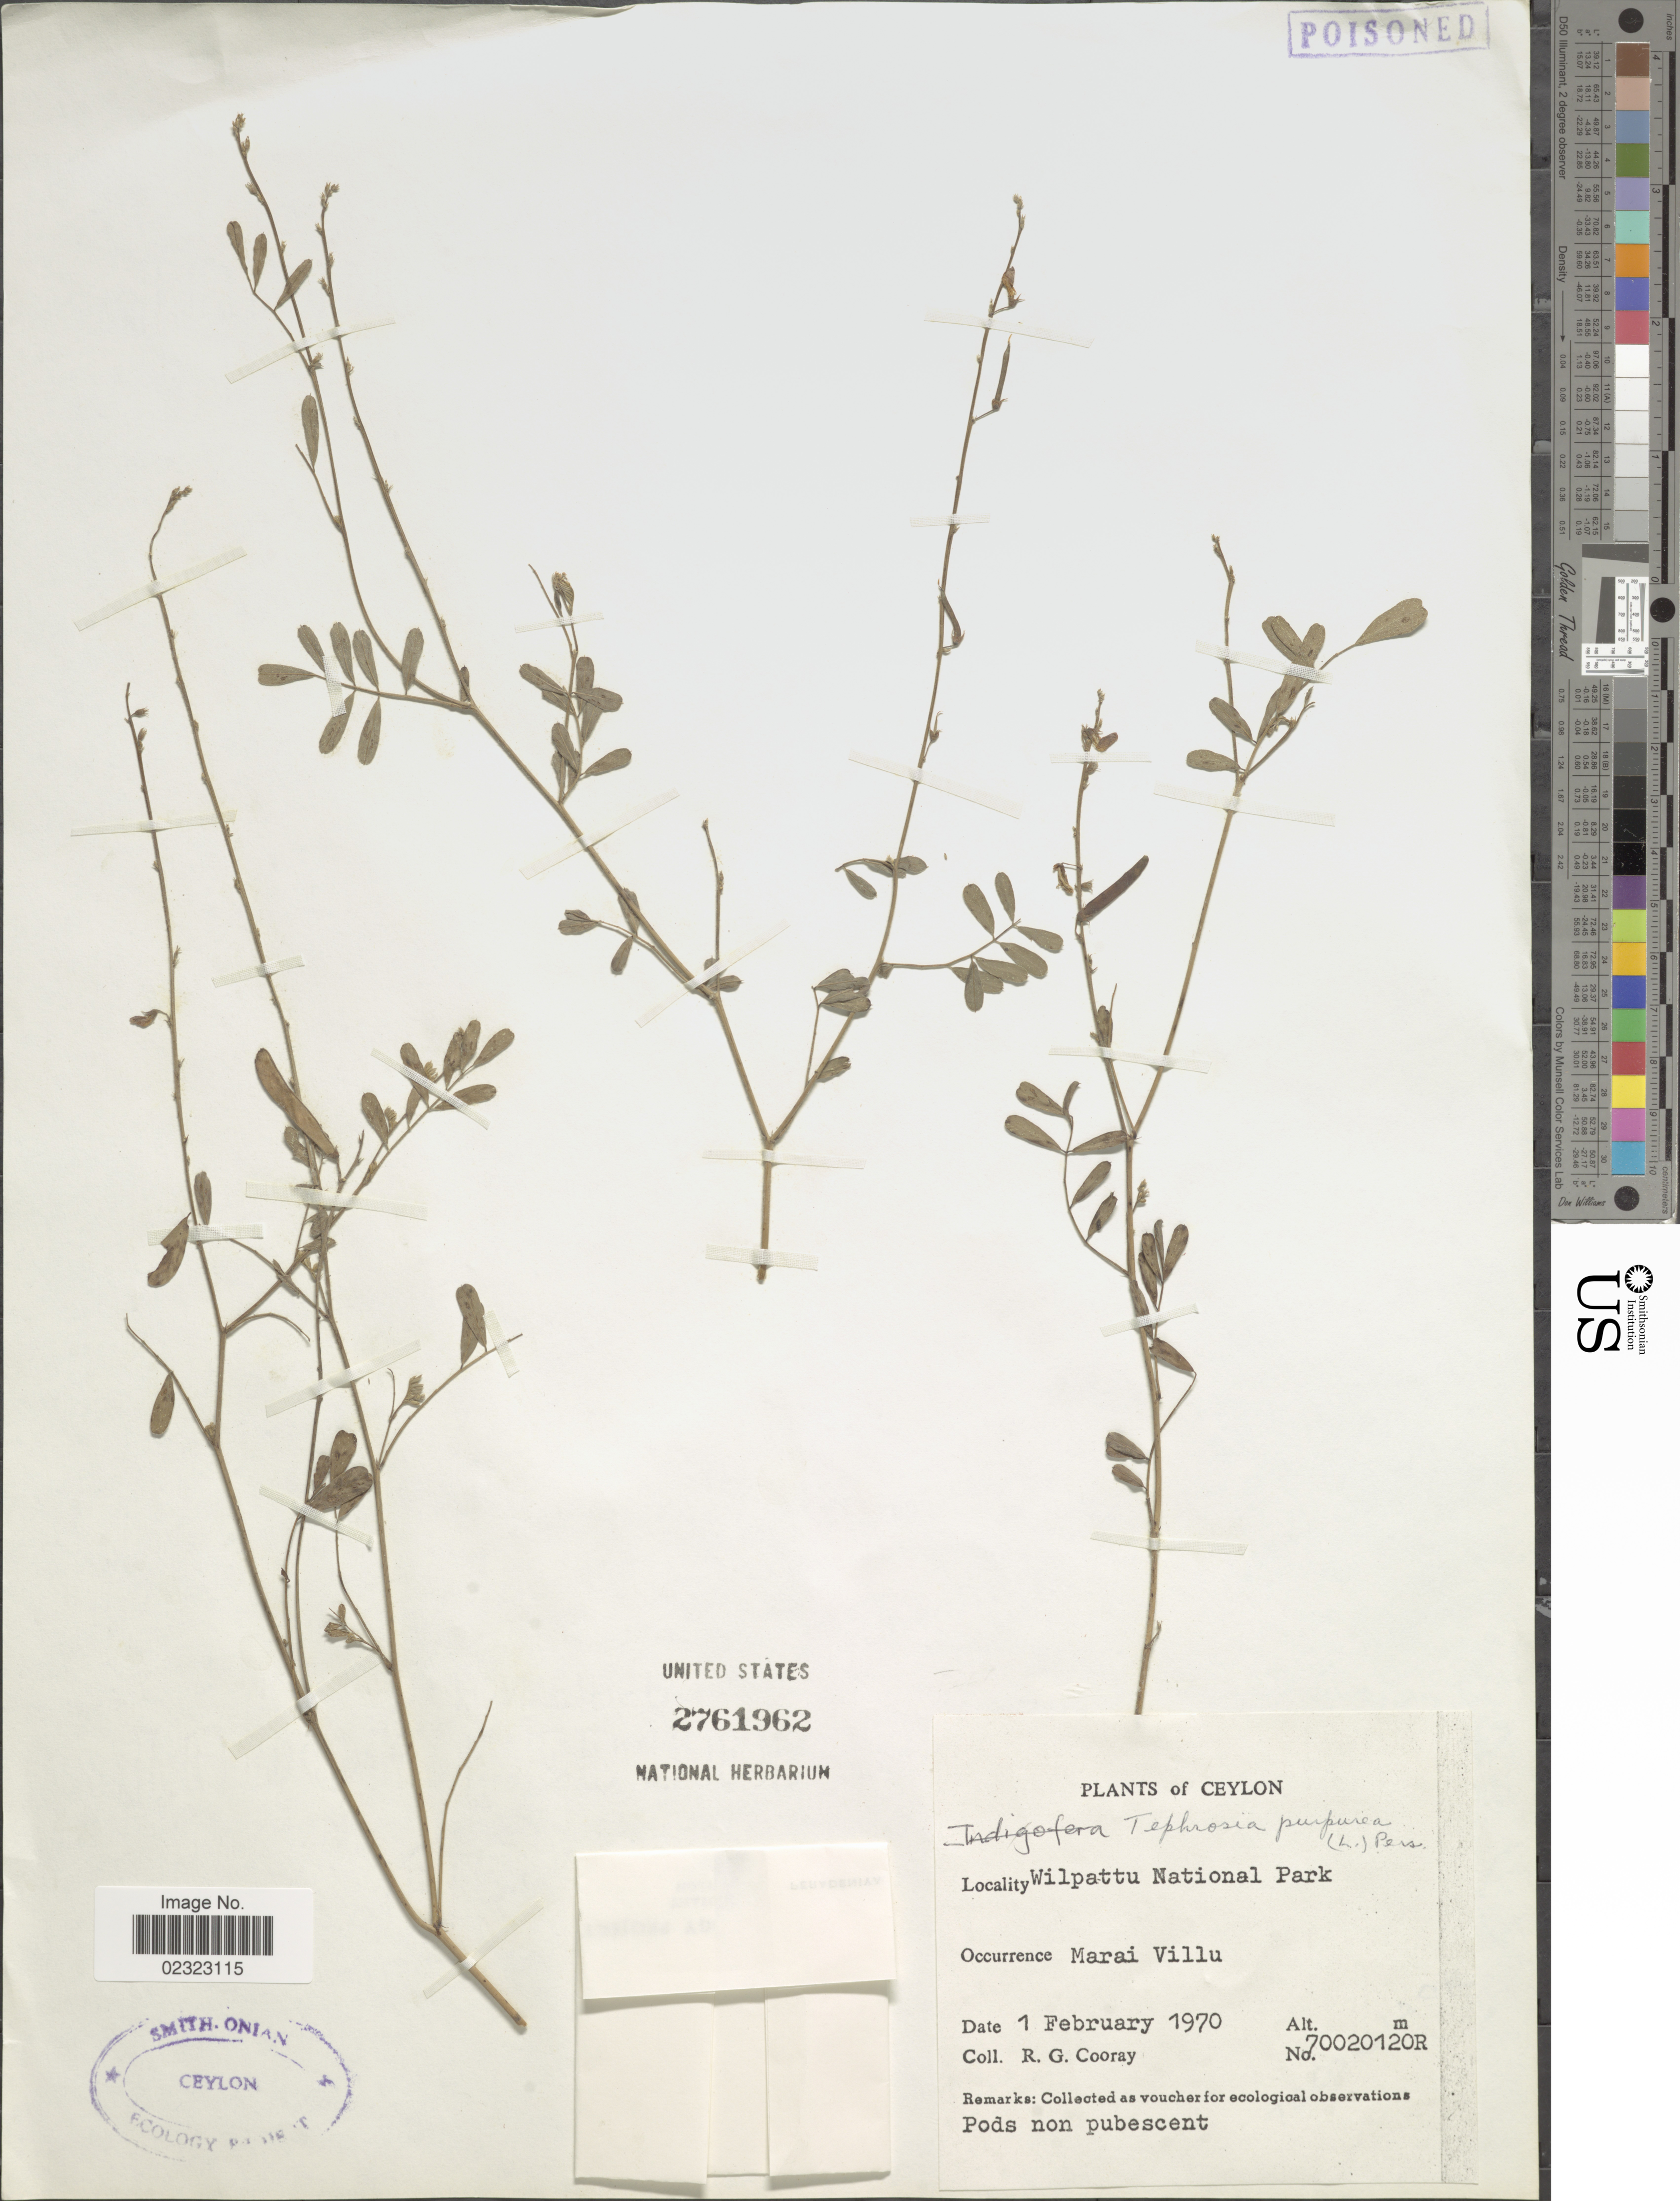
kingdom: Plantae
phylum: Tracheophyta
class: Magnoliopsida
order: Fabales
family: Fabaceae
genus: Tephrosia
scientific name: Tephrosia purpurea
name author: (L.) Pers.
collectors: R. Cooray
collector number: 70020120R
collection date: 1970-02-01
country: Sri Lanka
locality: Ceylon. Wilpattu National Park. Marai Villu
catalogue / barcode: US 2761962